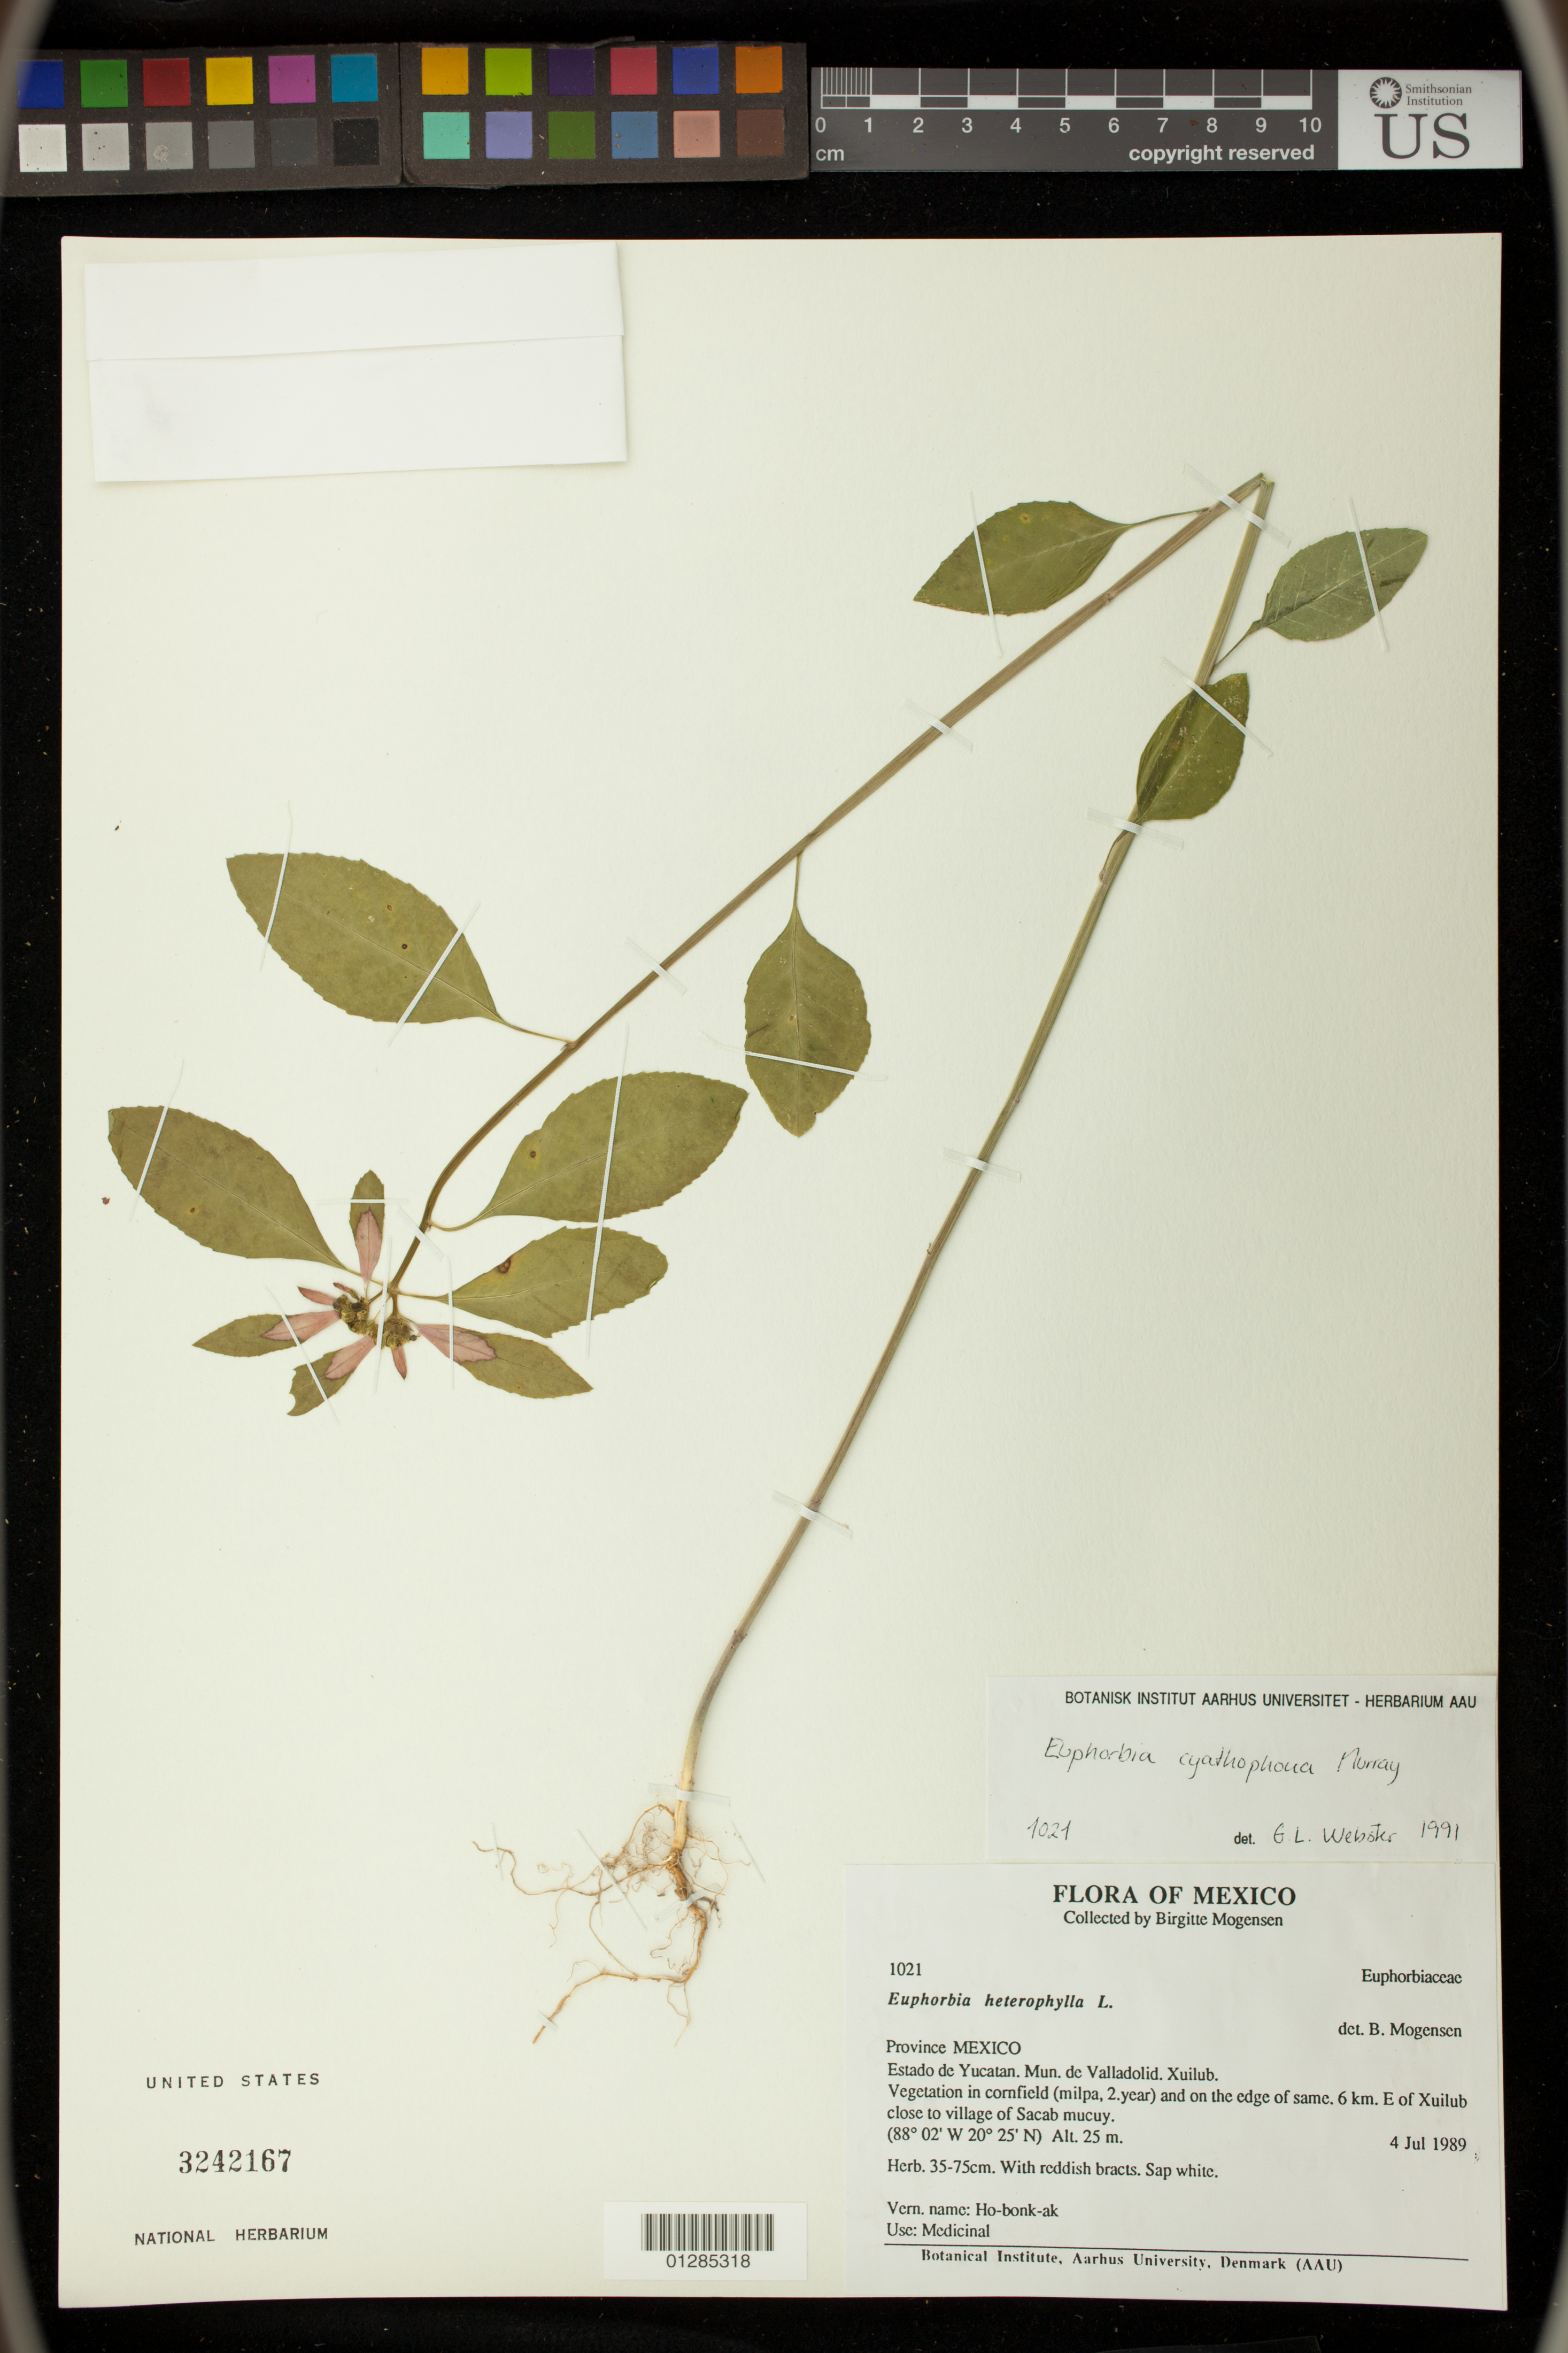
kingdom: Plantae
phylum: Tracheophyta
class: Magnoliopsida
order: Malpighiales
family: Euphorbiaceae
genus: Euphorbia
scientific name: Euphorbia heterophylla var. cyathophora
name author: (Murr.) Griseb.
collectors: B. Morgensen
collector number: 1021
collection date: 1989-07-04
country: Mexico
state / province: Yucatan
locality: Mun. de Valladolid. Xuilub. 6 km. E of Xuilub close to village of Sacab mucuy.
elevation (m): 25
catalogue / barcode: US 3242167